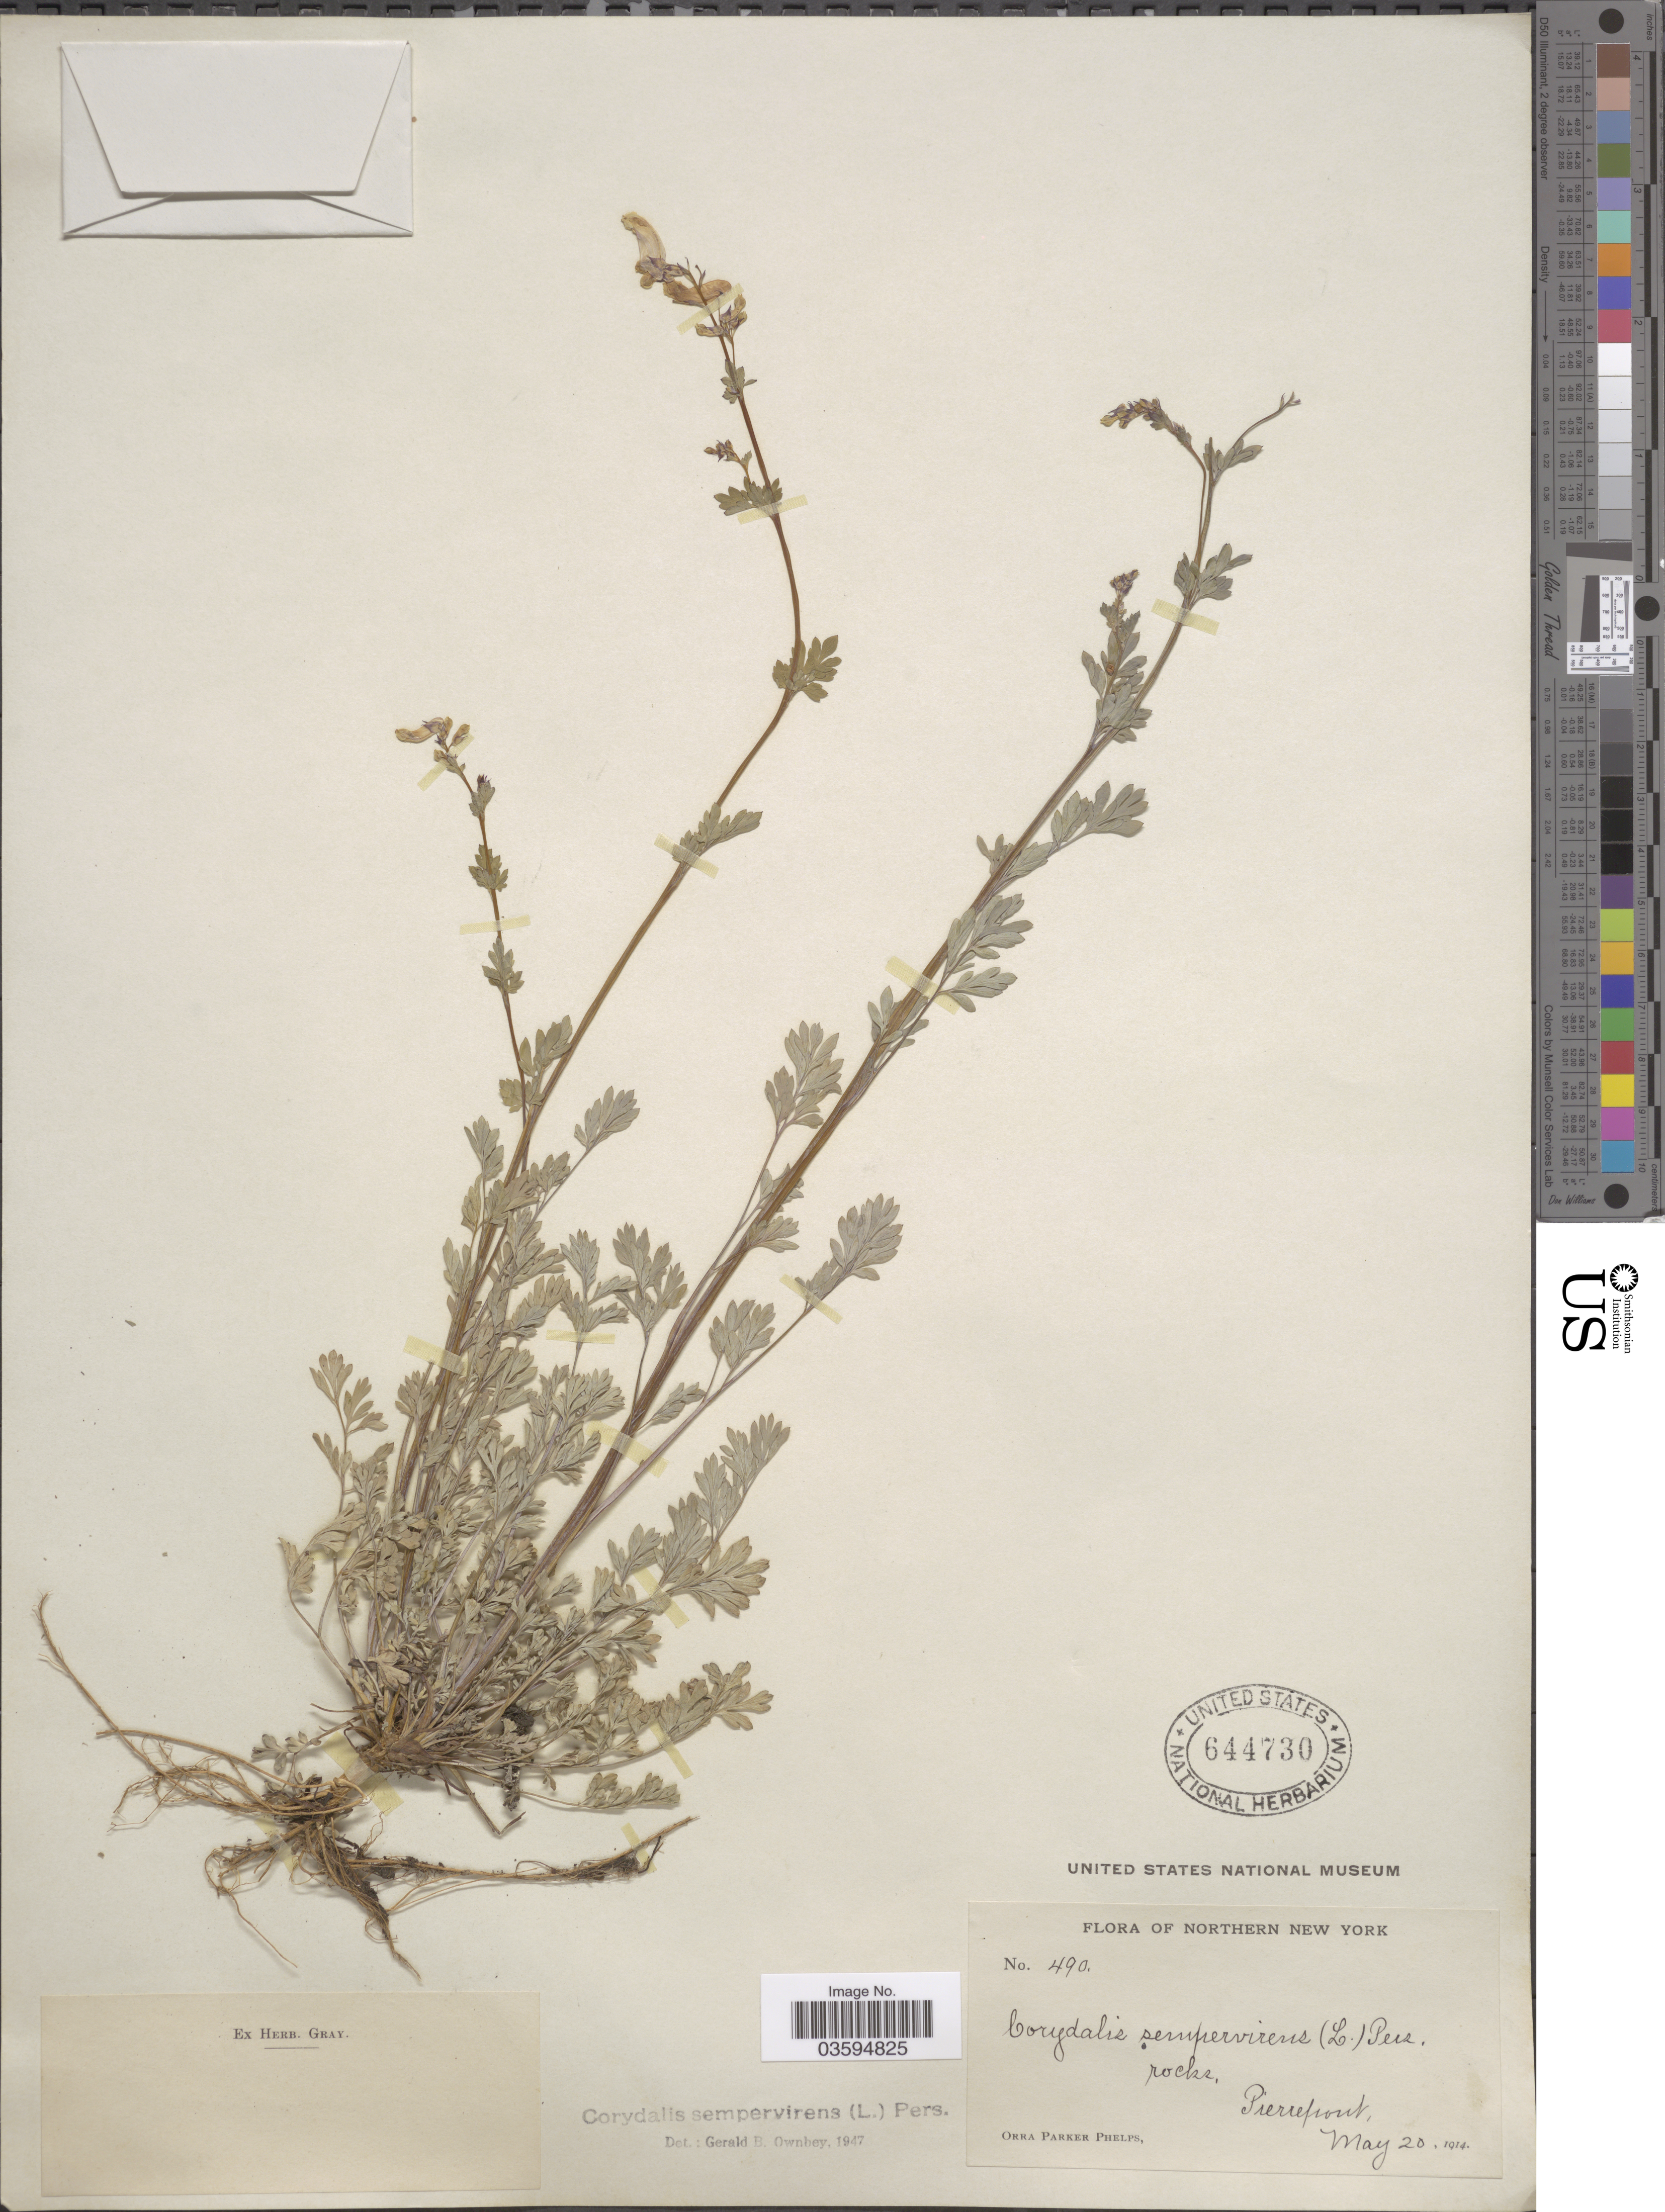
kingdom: Plantae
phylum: Tracheophyta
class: Magnoliopsida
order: Ranunculales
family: Papaveraceae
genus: Capnoides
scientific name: Capnoides sempervirens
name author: (L.) Borkh.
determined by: Strong, M. T., (US), Smithsonian Institution - National Museum of Natural History (UNITED STATES)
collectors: O. P. Phelps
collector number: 490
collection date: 1914-05-20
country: United States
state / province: New York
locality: Northern New York. Pierrepont.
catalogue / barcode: US 644730